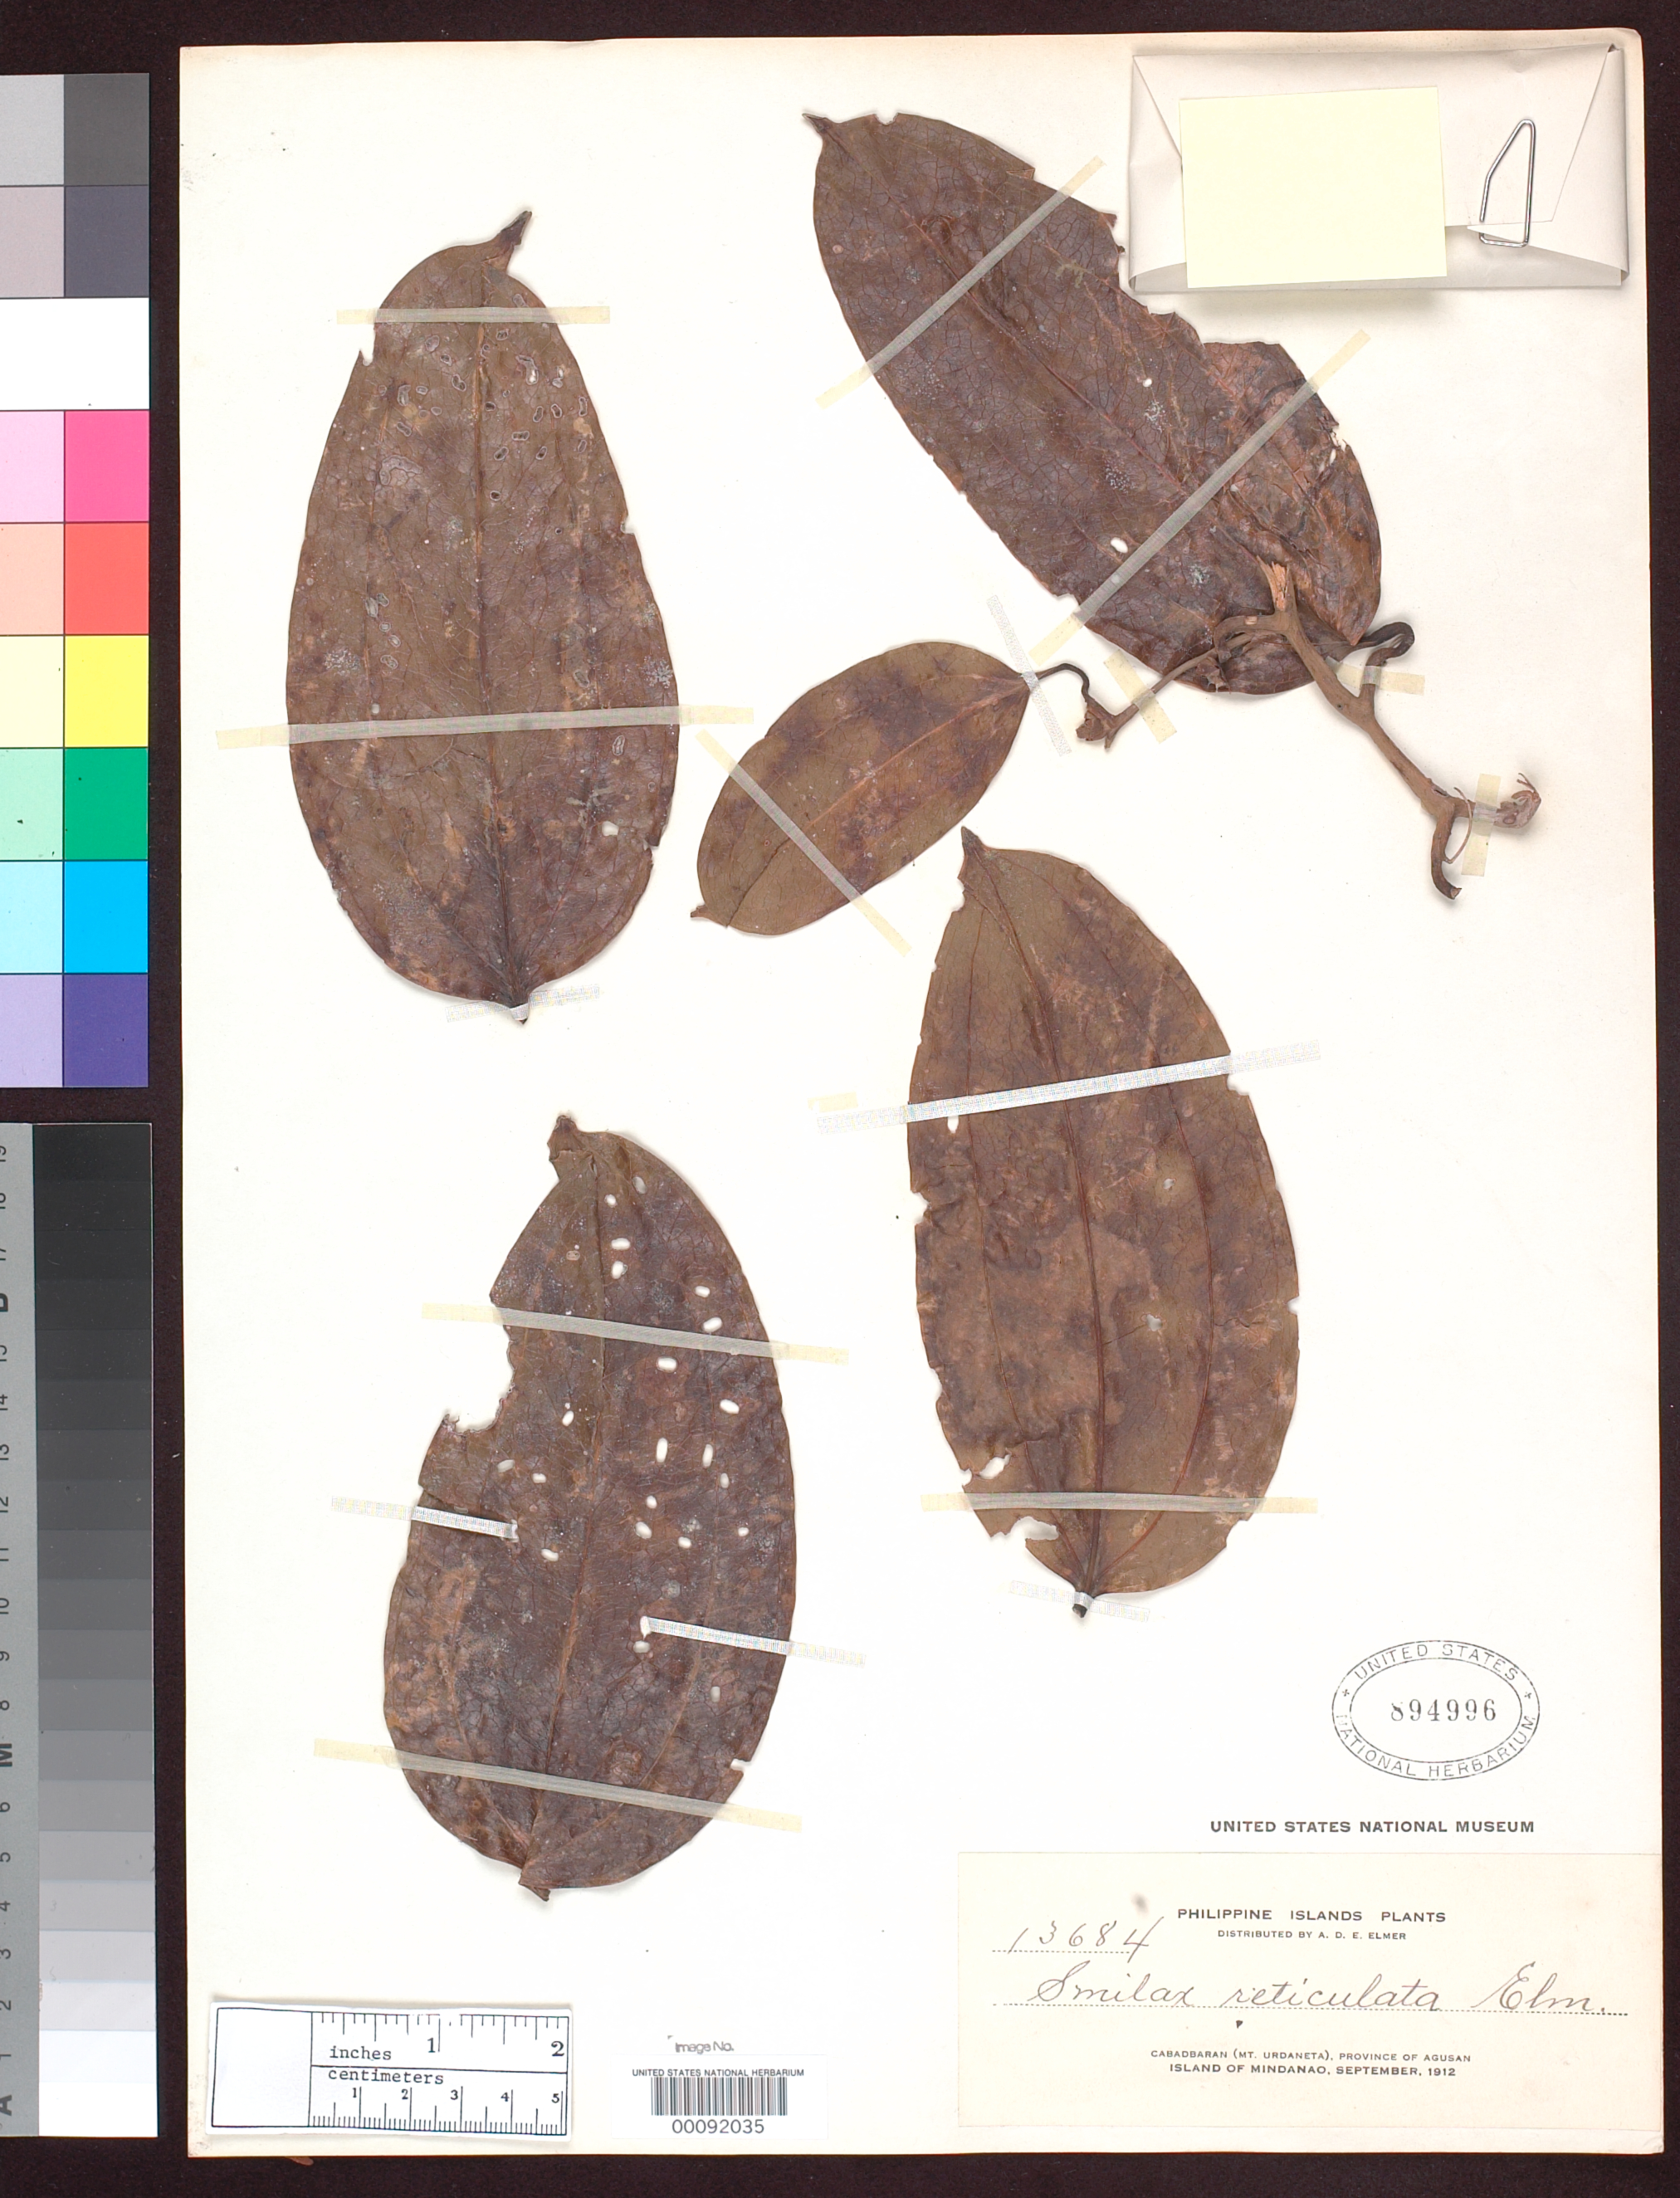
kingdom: Plantae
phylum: Tracheophyta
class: Liliopsida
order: Liliales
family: Smilacaceae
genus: Smilax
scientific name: Smilax reticulata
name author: Elmer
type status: Isotype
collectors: A. D. E. Elmer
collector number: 13684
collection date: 1912-07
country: Philippines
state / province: Caraga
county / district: Agusan del Norte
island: Mindanao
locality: Cabadbaran (Mt. Urdaneta), province of Agusan, Island of Mindanao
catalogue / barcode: US 894996